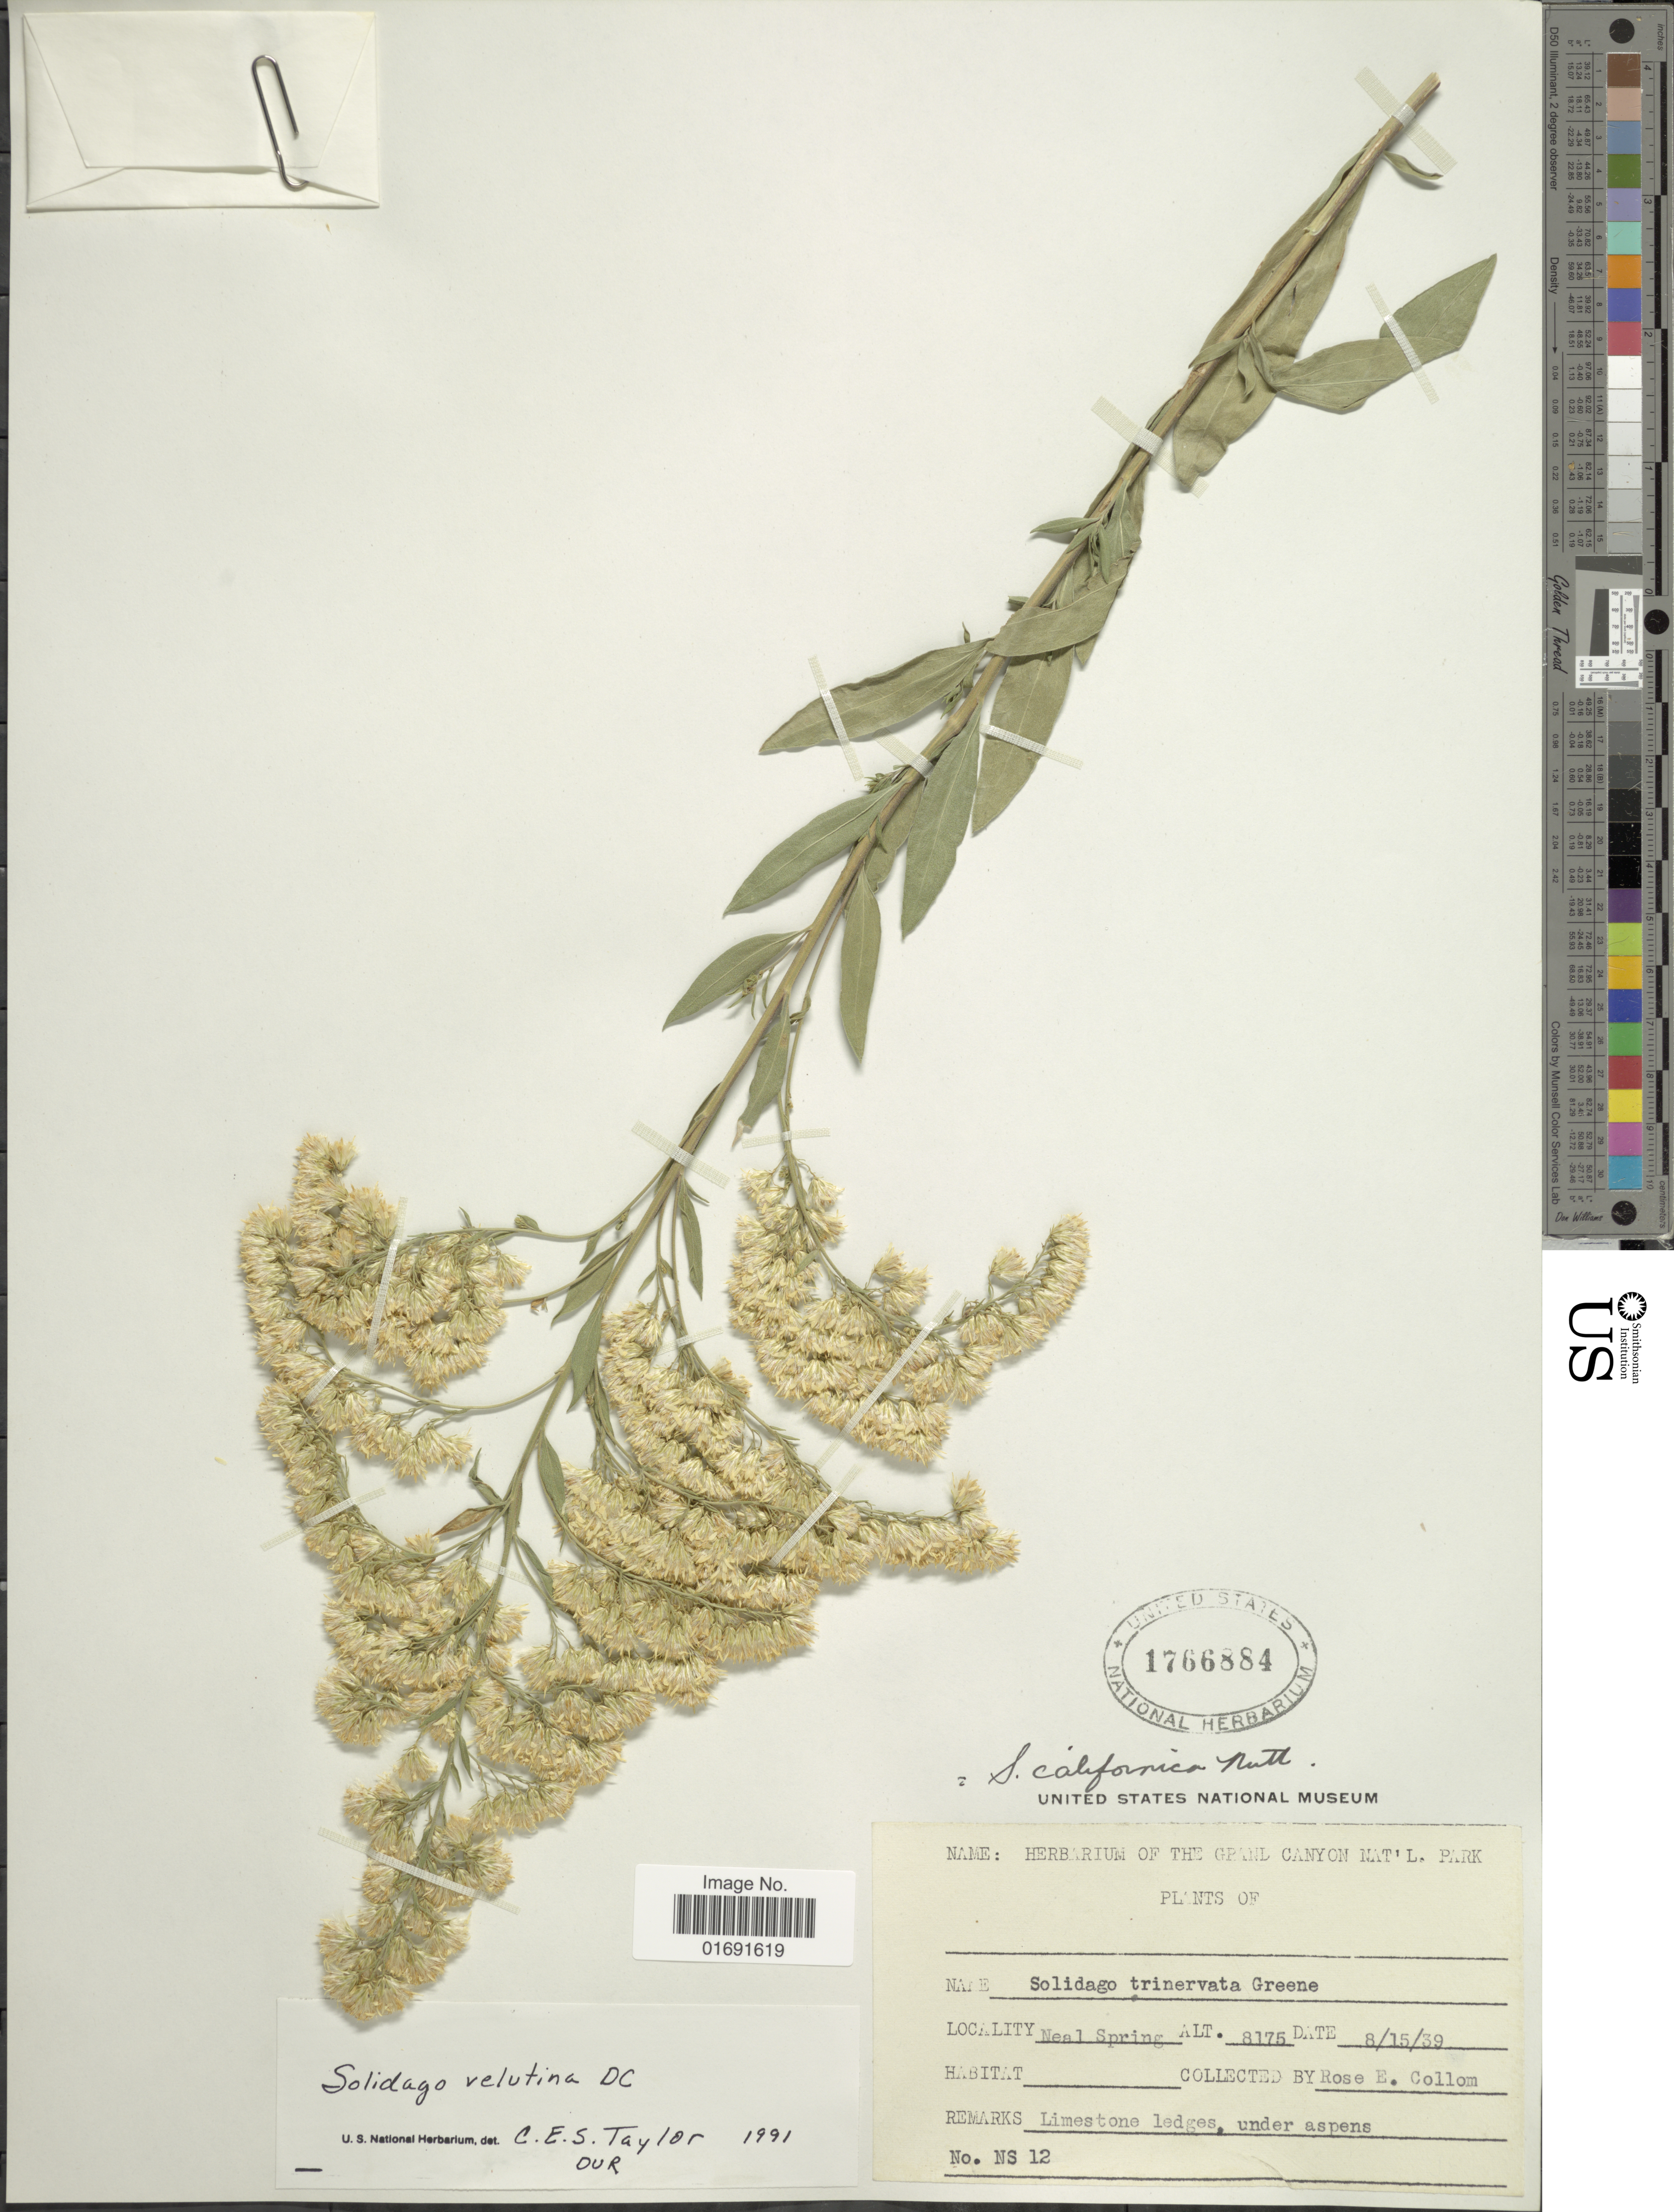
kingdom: Plantae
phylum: Tracheophyta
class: Magnoliopsida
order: Asterales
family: Asteraceae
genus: Solidago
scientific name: Solidago velutina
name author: DC.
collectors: R. E. Collom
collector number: NS12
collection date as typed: Transcribed d/m/y: 15/8/39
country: United States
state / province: Arizona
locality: Neal Spring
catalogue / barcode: US 1766884